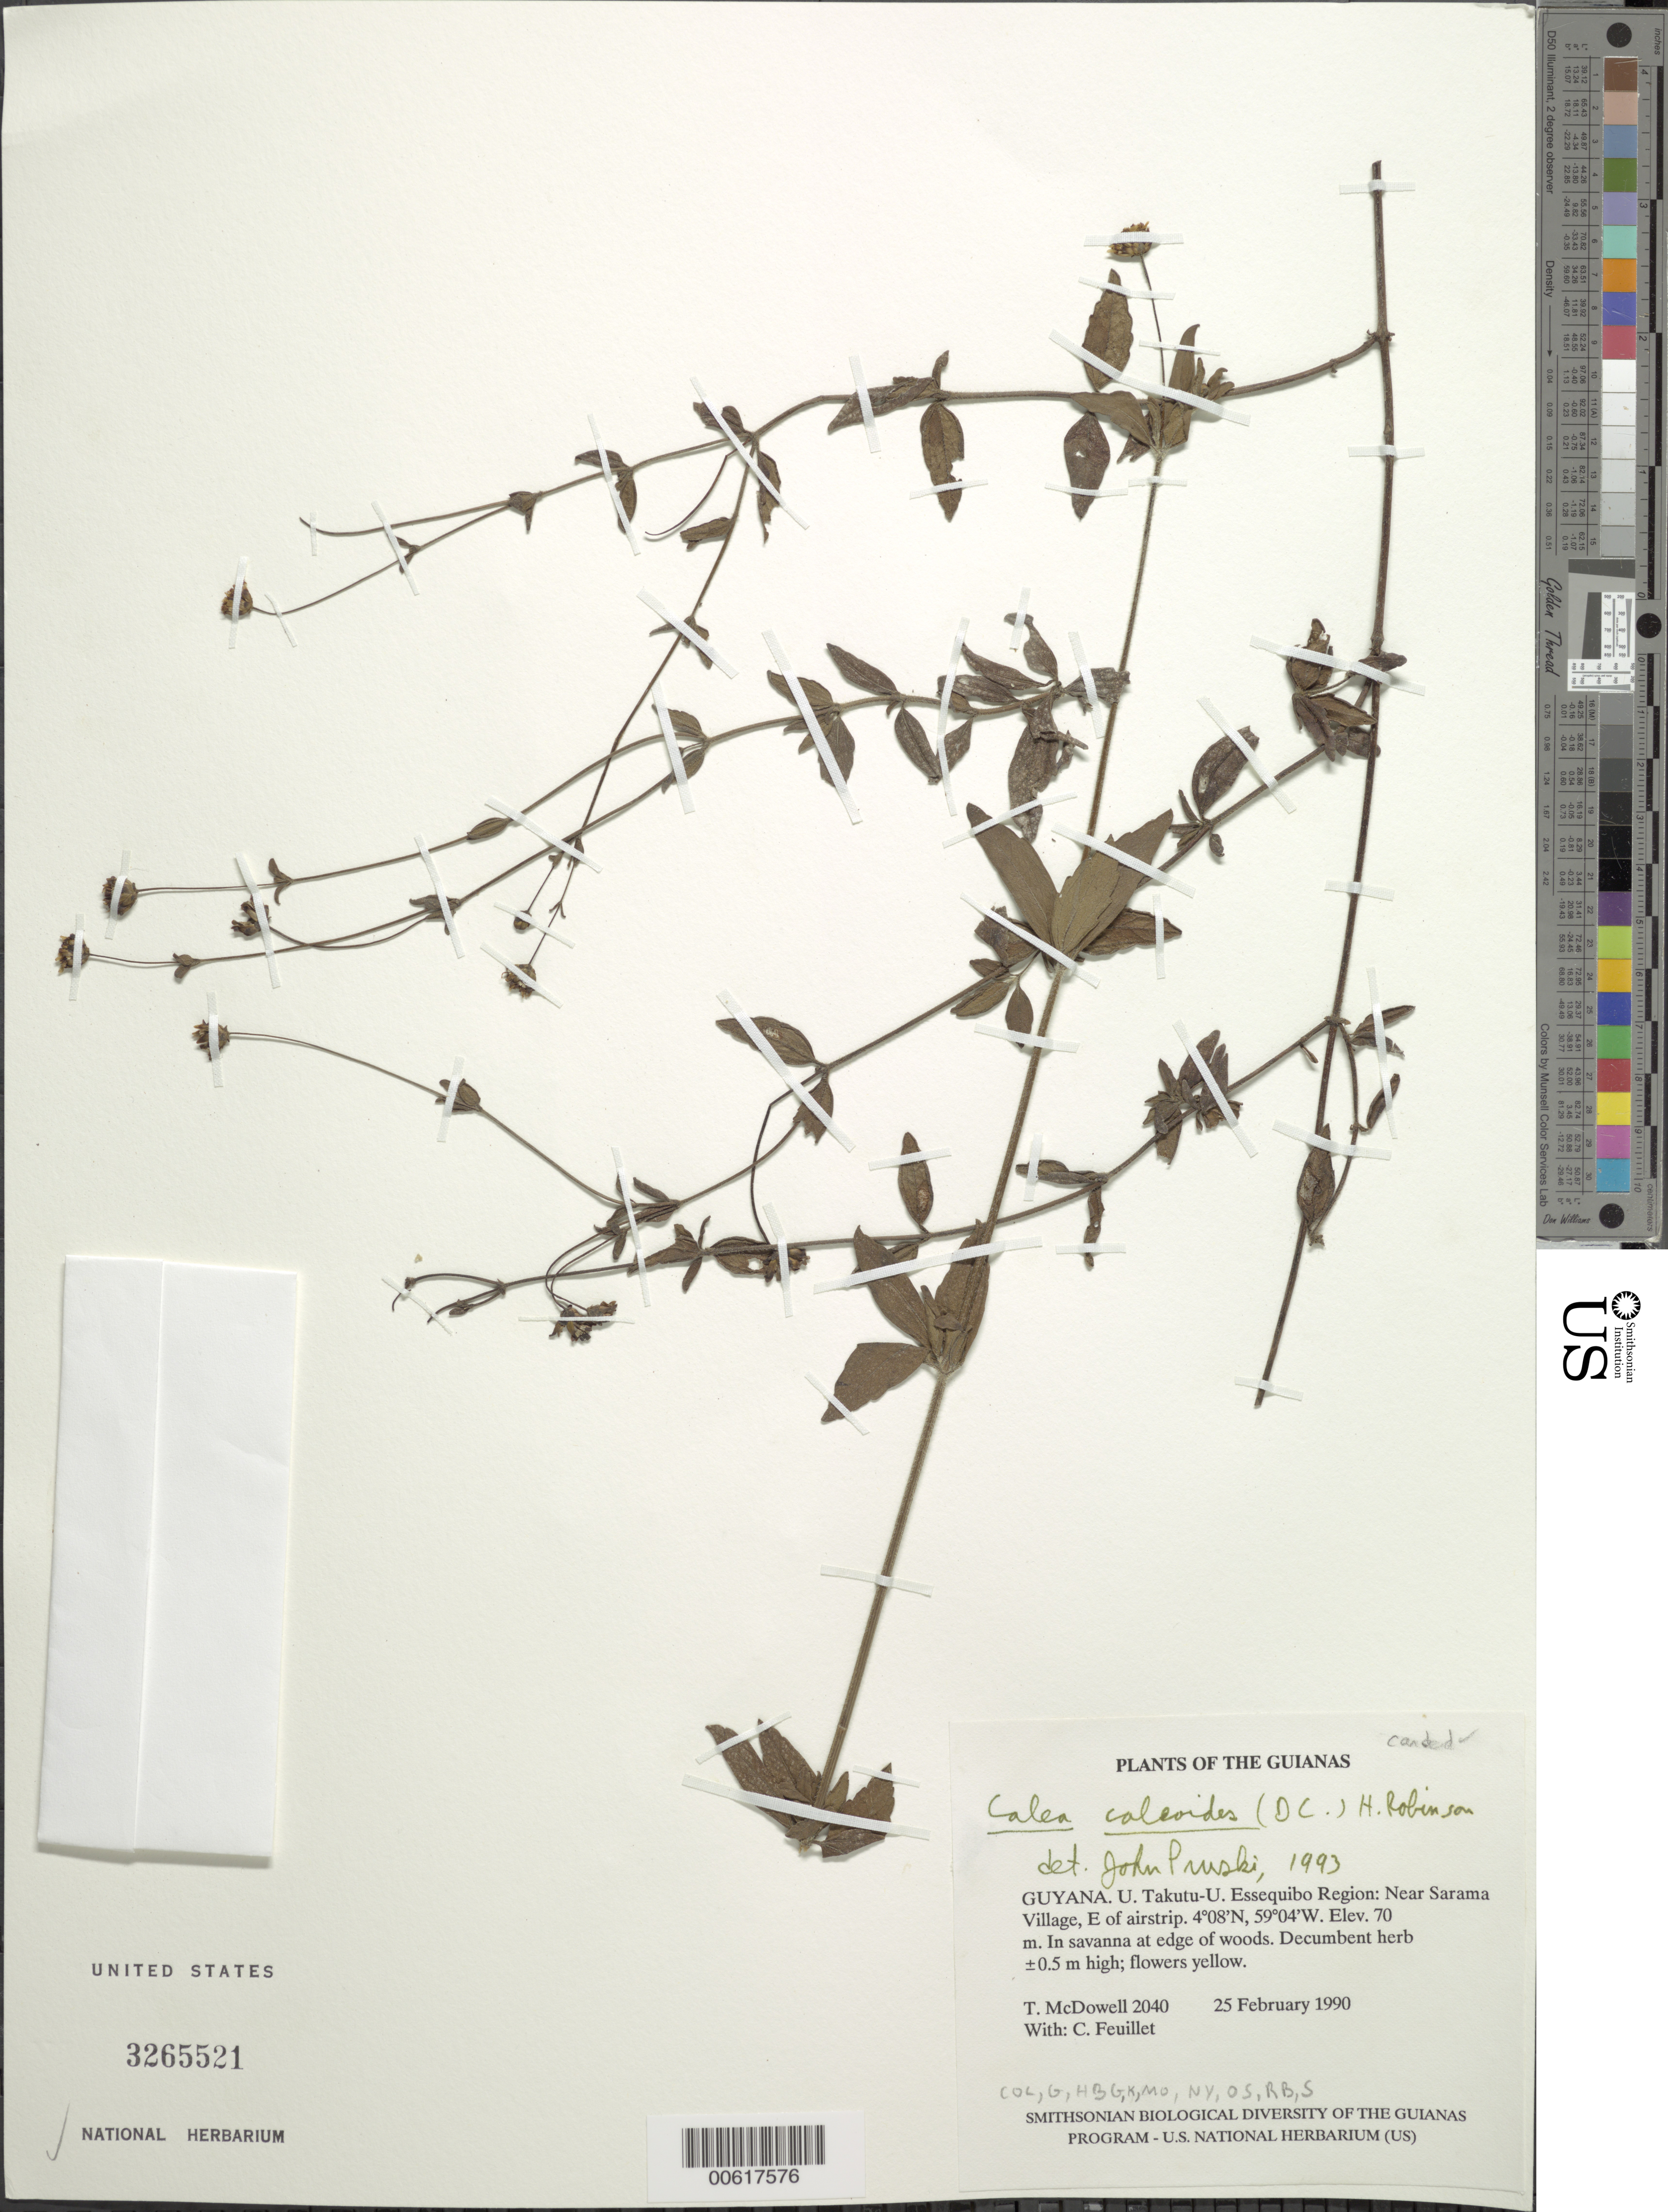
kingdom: Plantae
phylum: Tracheophyta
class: Magnoliopsida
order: Asterales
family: Asteraceae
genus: Calea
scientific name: Calea caleoides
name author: (DC.) H. Rob.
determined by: Pruski, J. F.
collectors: T. McDowell & C. Feuillet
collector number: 2040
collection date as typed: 25 February 1990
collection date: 1990-02-25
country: Guyana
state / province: U. Takutu-U. Essequibo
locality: Near Surama Village, E of airstrip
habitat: In savanna at edge of woods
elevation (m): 70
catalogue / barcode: US 3265521